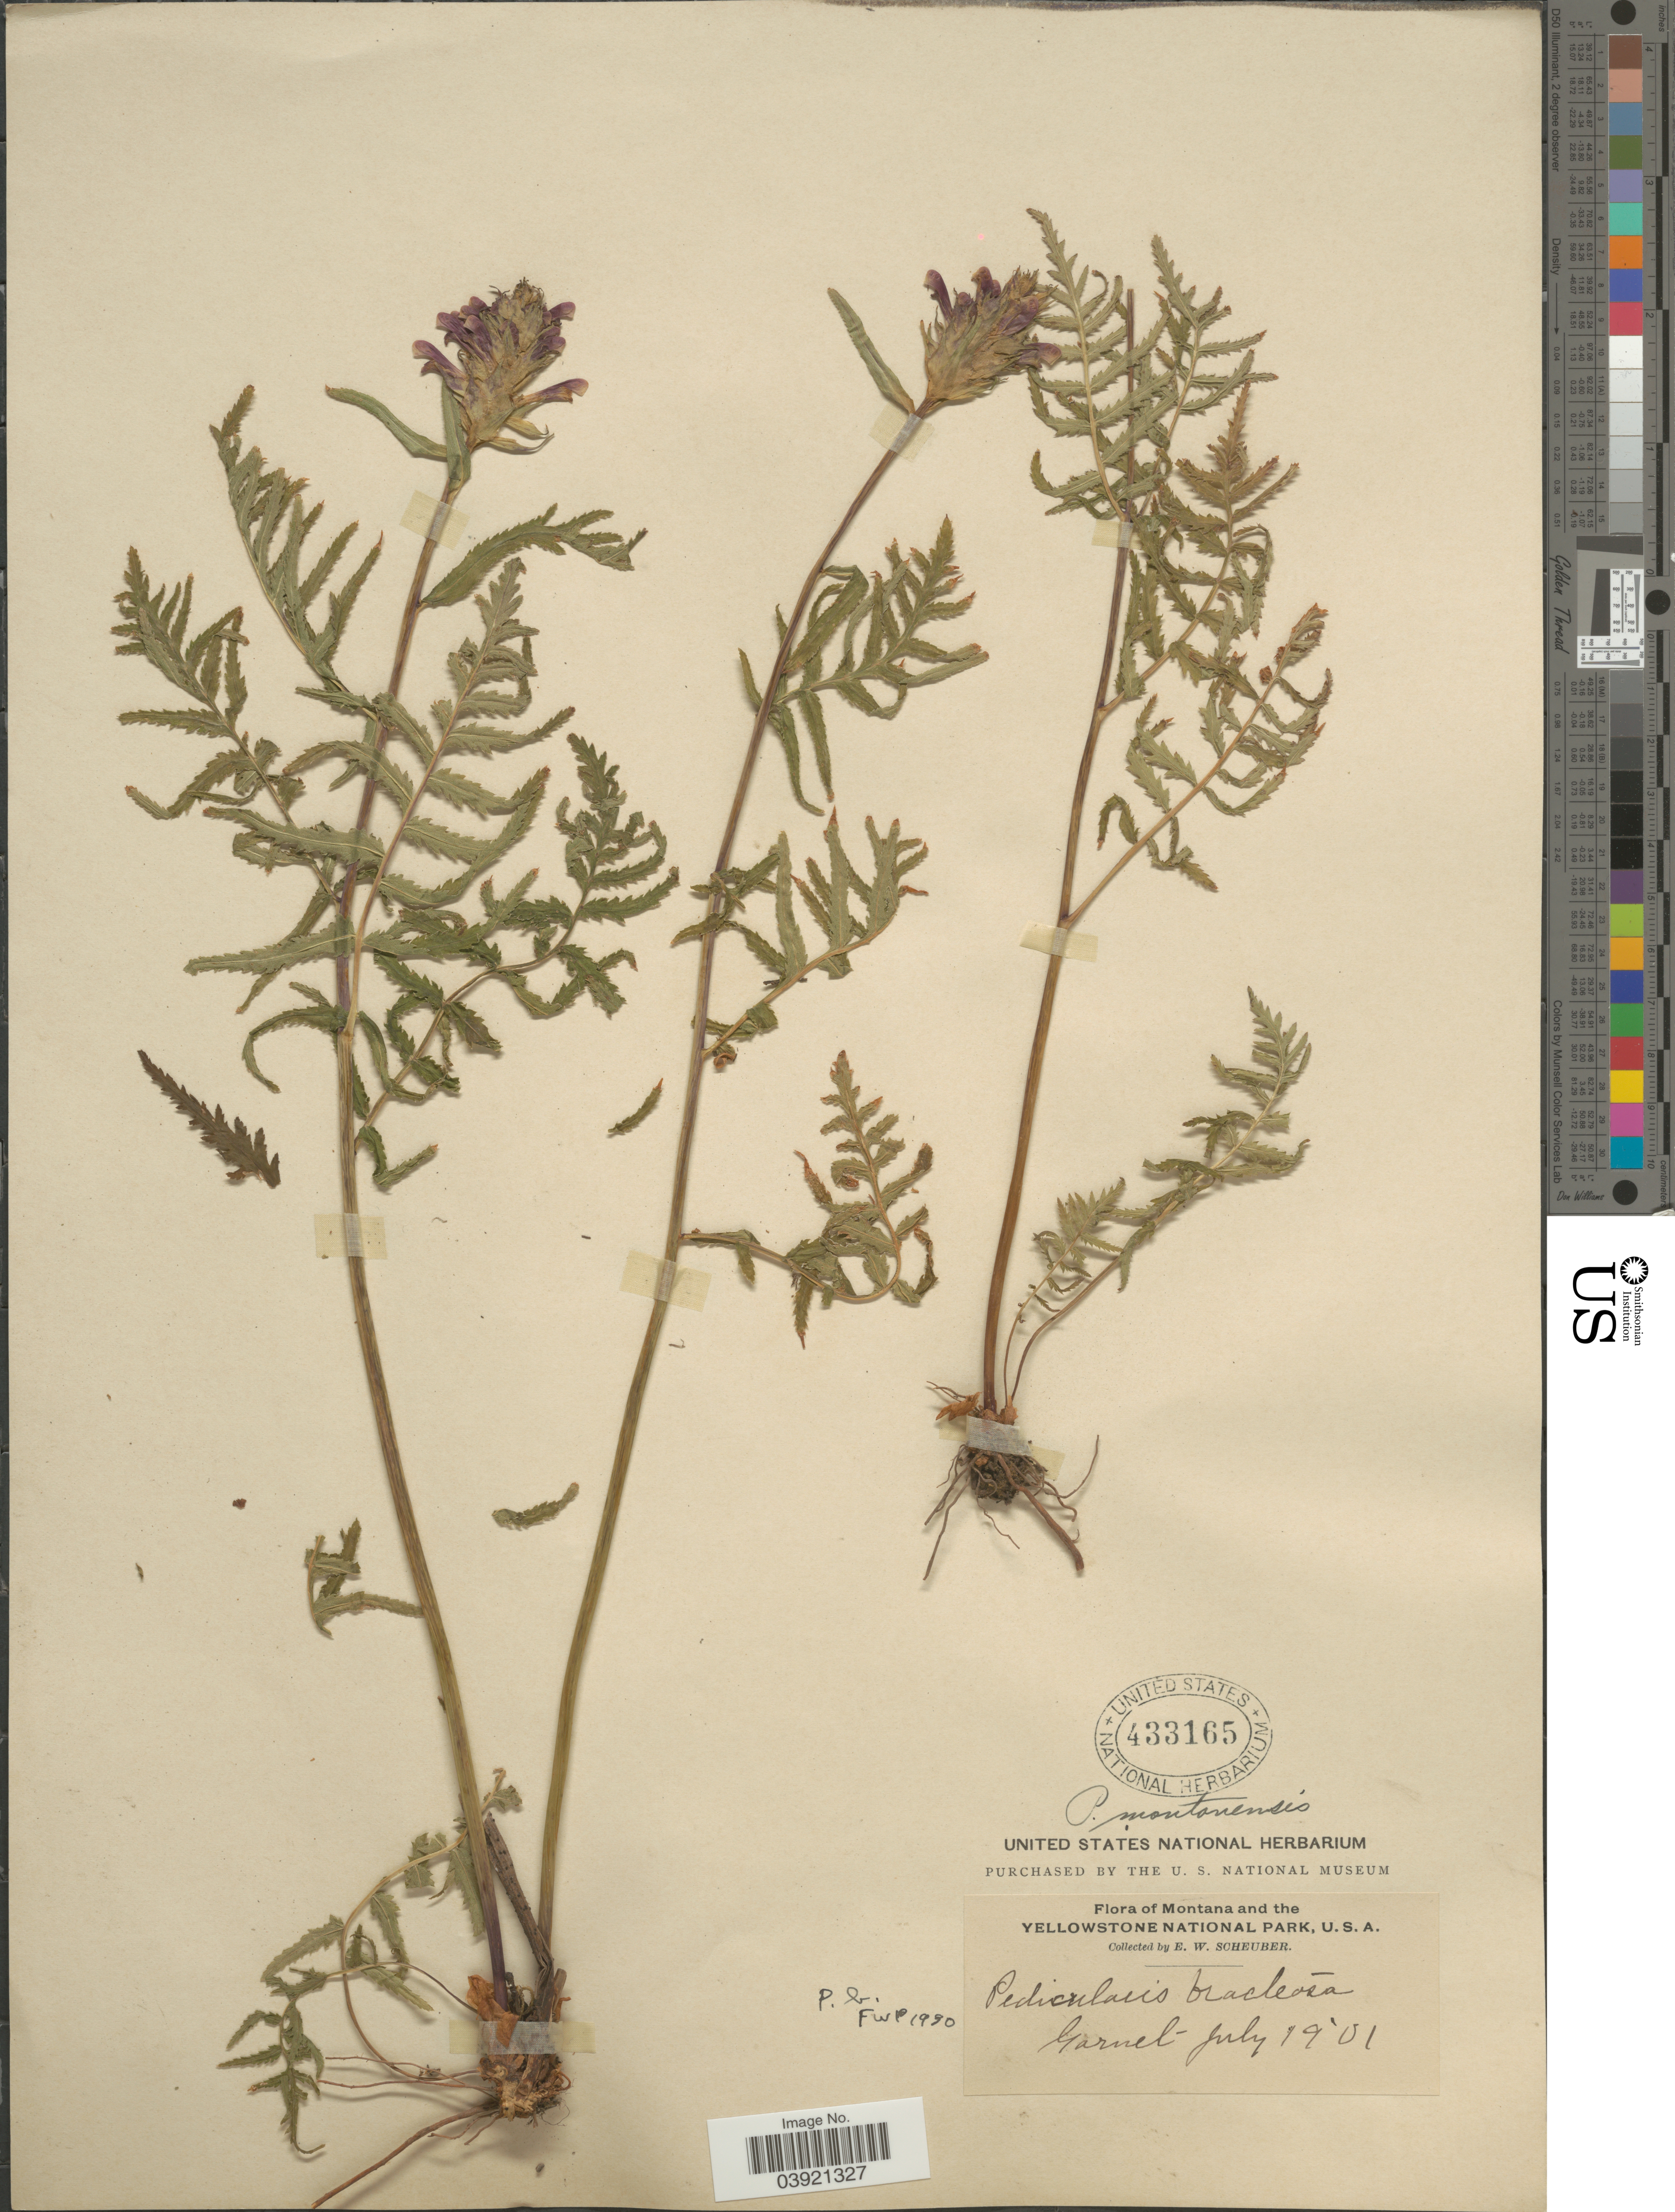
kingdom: Plantae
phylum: Tracheophyta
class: Magnoliopsida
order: Lamiales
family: Orobanchaceae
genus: Pedicularis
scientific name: Pedicularis bracteosa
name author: Benth.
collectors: E. Scheuber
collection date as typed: Transcribed d/m/y: 19/7/1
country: United States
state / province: Montana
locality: The Yellowstone National Park. Garnet.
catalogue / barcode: US 433165